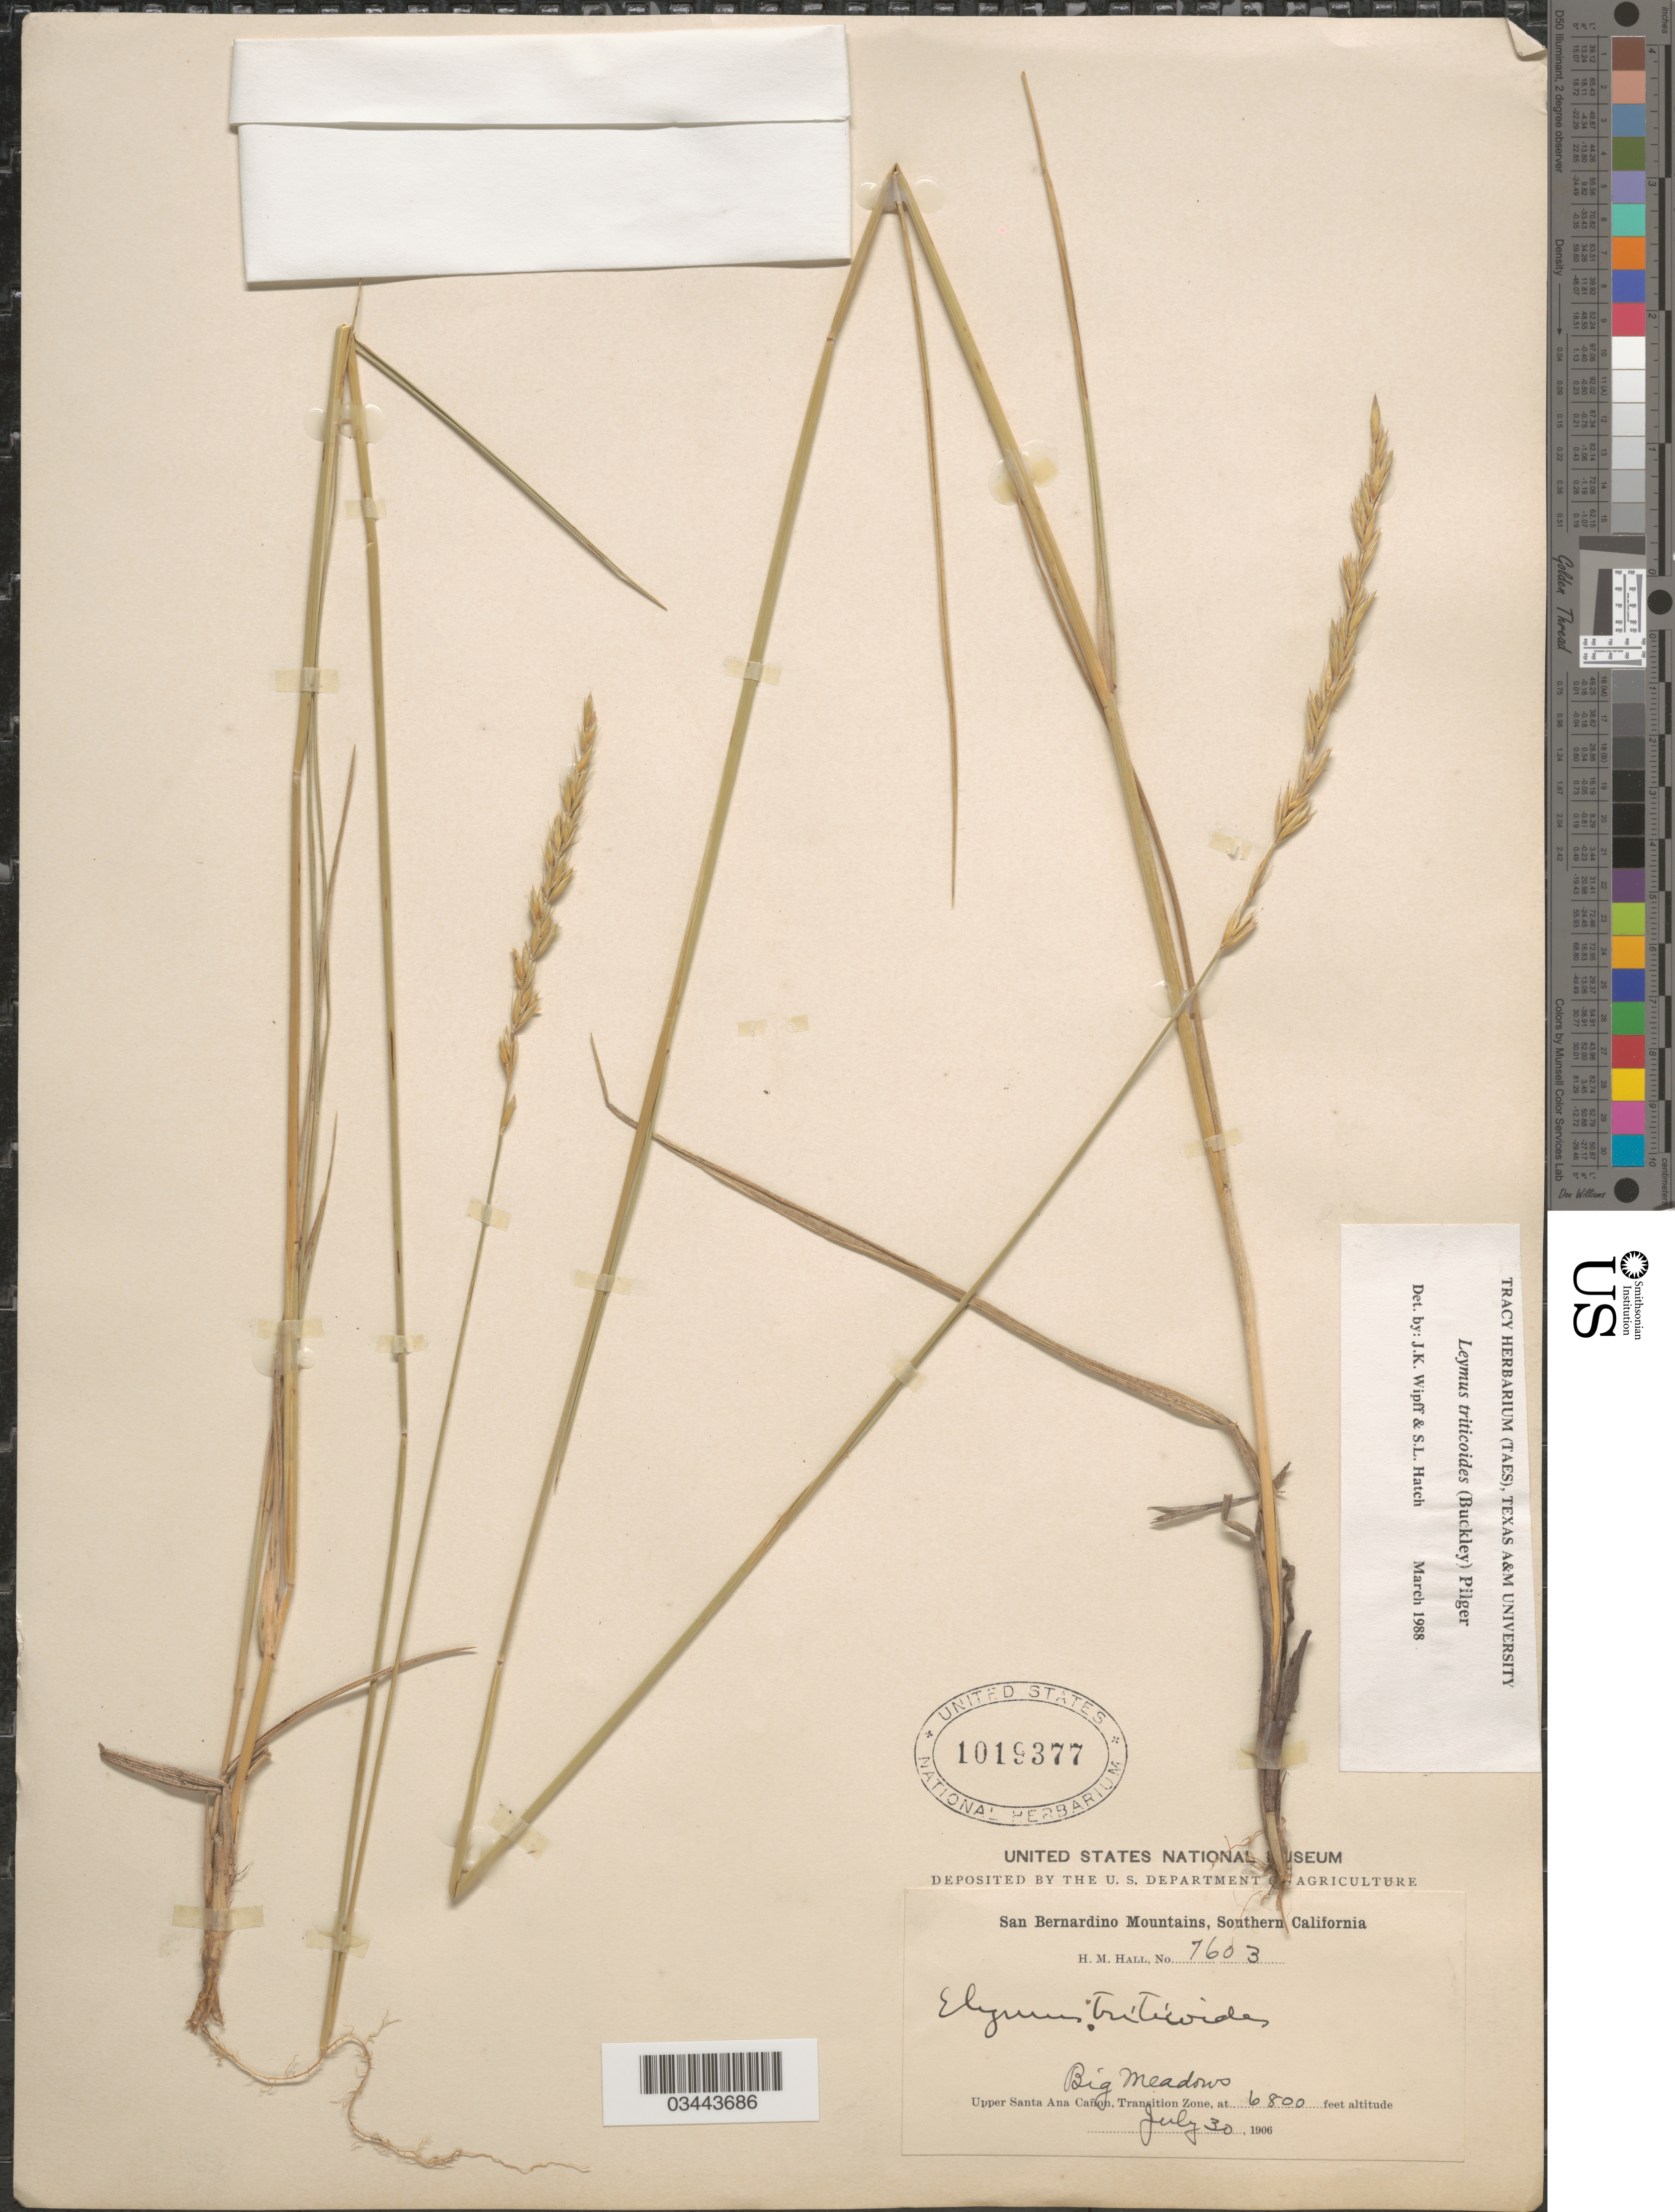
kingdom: Plantae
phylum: Tracheophyta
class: Liliopsida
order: Poales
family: Poaceae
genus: Leymus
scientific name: Leymus triticoides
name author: (Buckley) Pilg.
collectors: H. M. Hall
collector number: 7603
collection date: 1906-07-30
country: United States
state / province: California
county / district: San Bernardino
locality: San Bernardino Mountains, Southern California. Big Meadows. Upper Santa Ana Cañon, Transition Zone.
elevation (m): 2073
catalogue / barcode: US 1019377